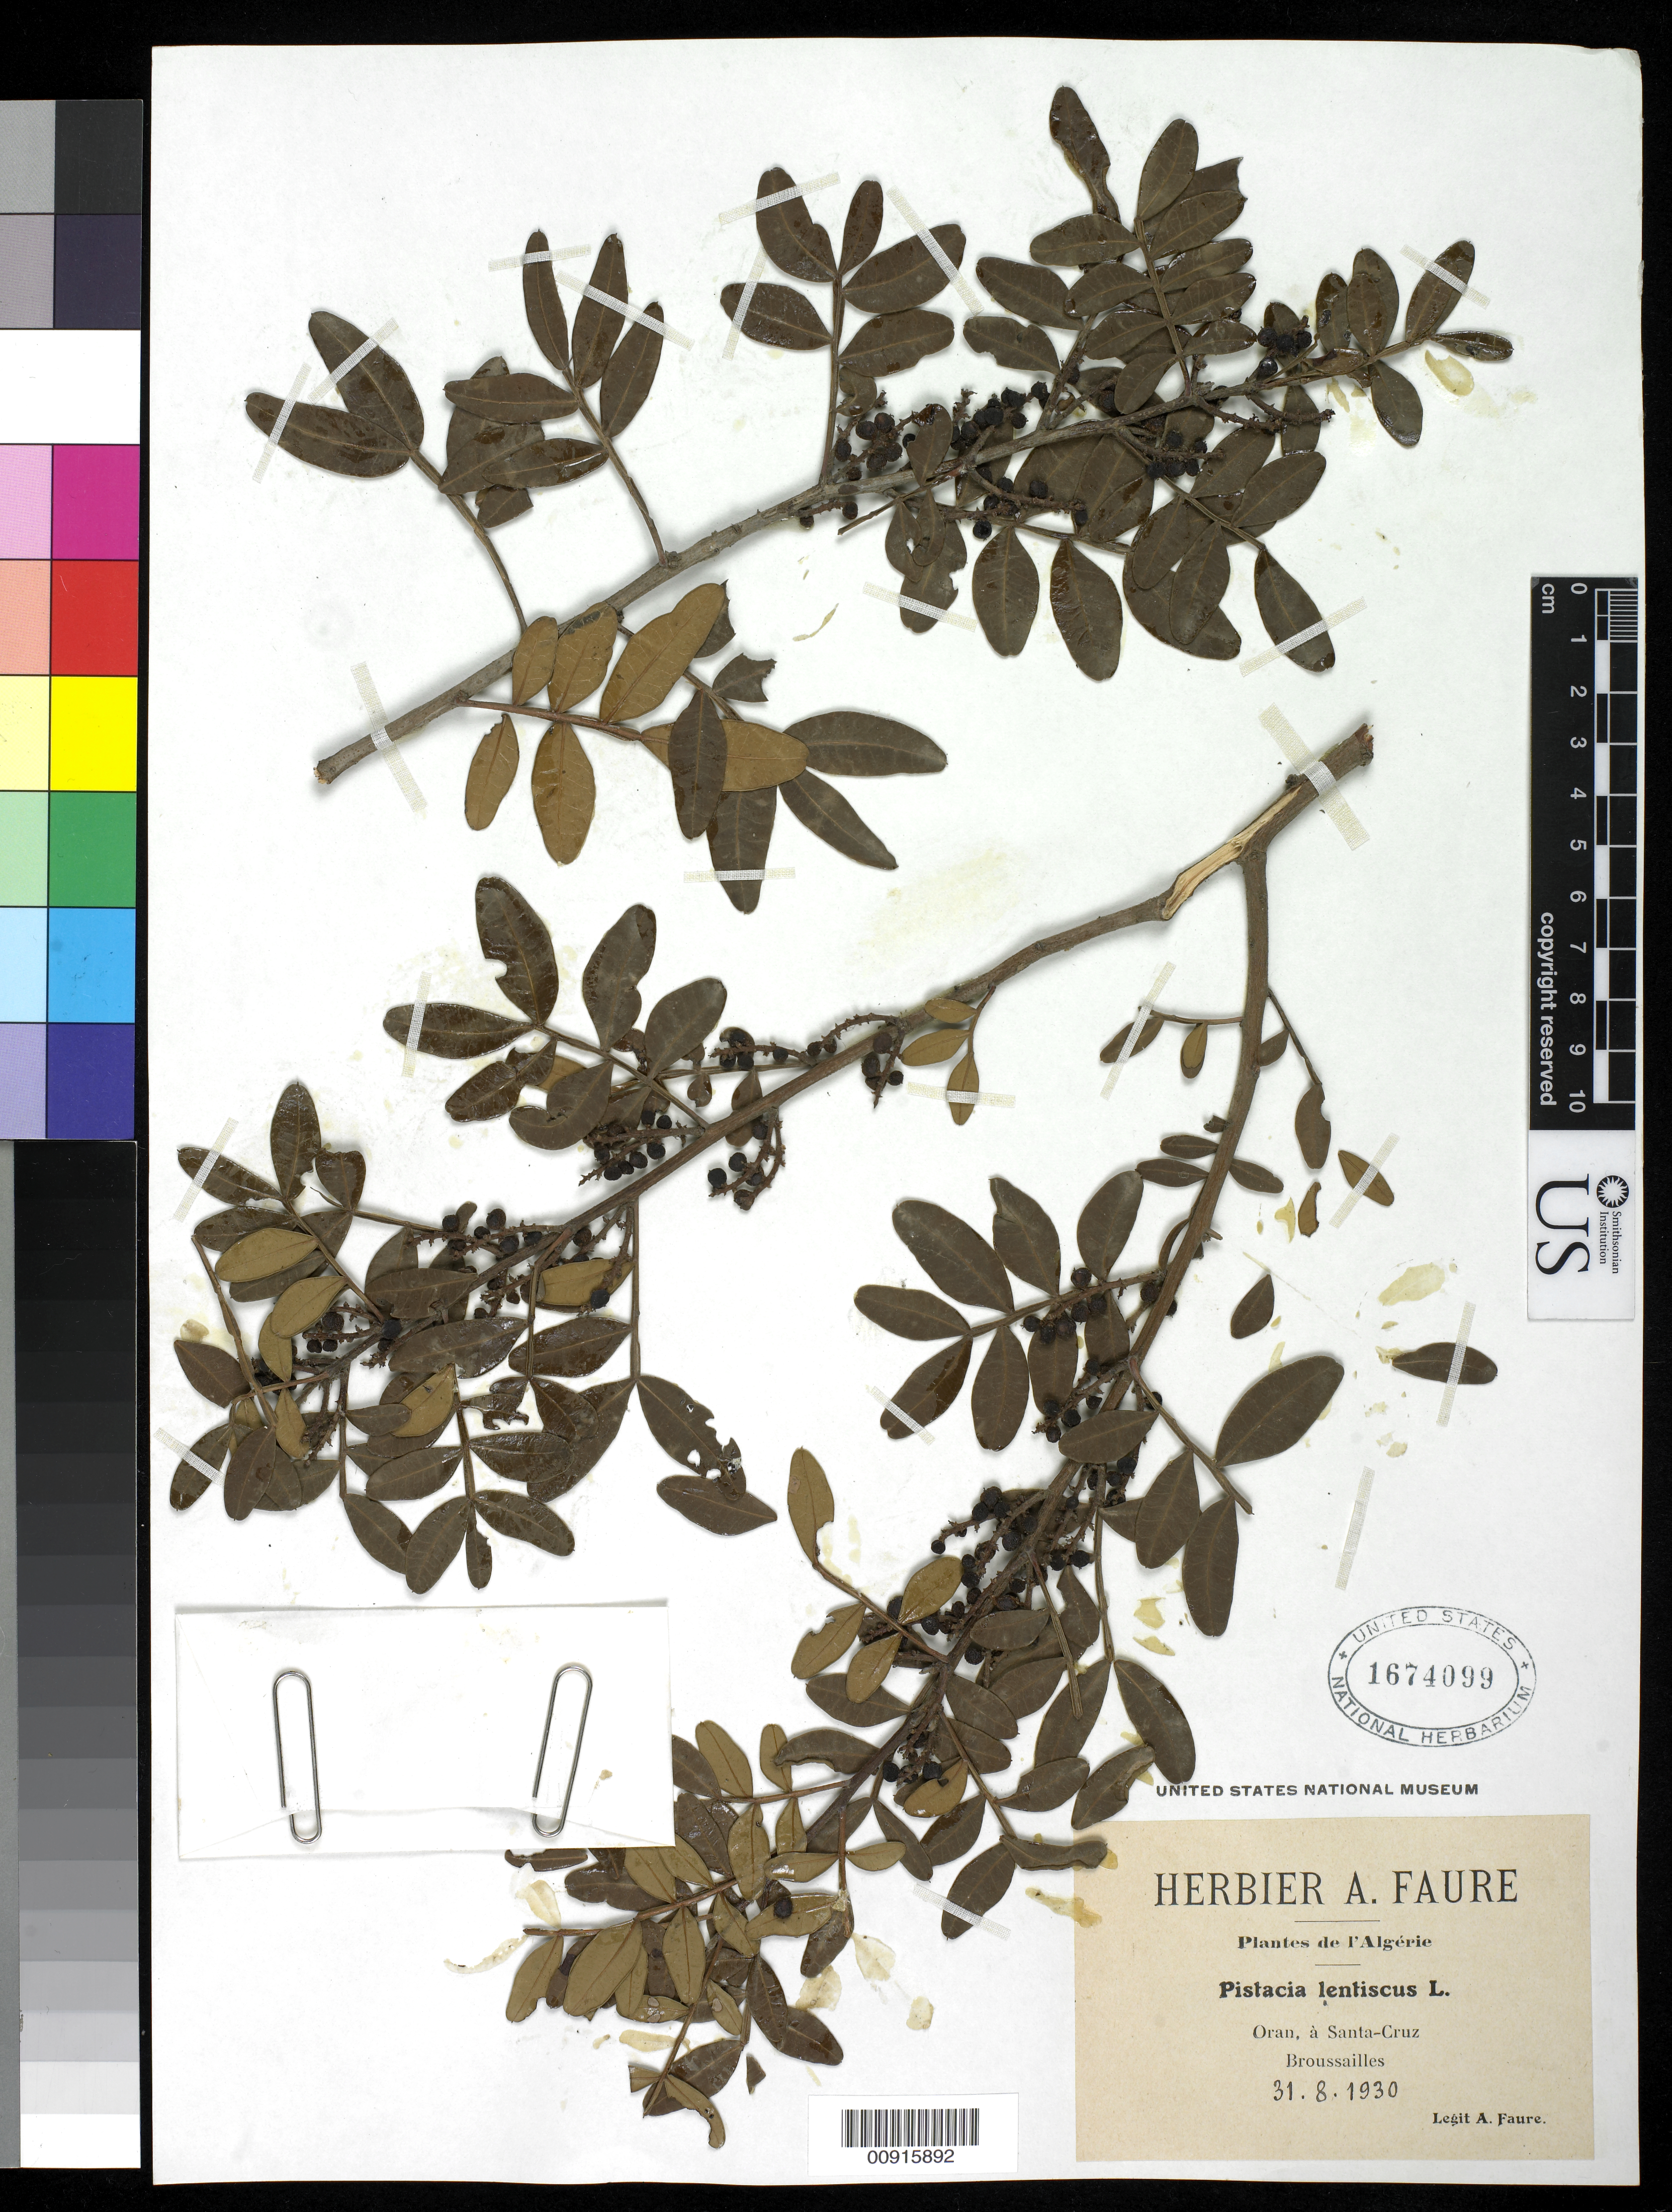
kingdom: Plantae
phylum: Tracheophyta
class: Magnoliopsida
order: Sapindales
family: Anacardiaceae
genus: Pistacia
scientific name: Pistacia lentiscus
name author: L.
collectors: A. Faure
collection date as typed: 31 Aug 1930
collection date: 1930-08-31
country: Algeria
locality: Oran, à Santa-Cruz. Broussailles.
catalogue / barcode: US 1674099